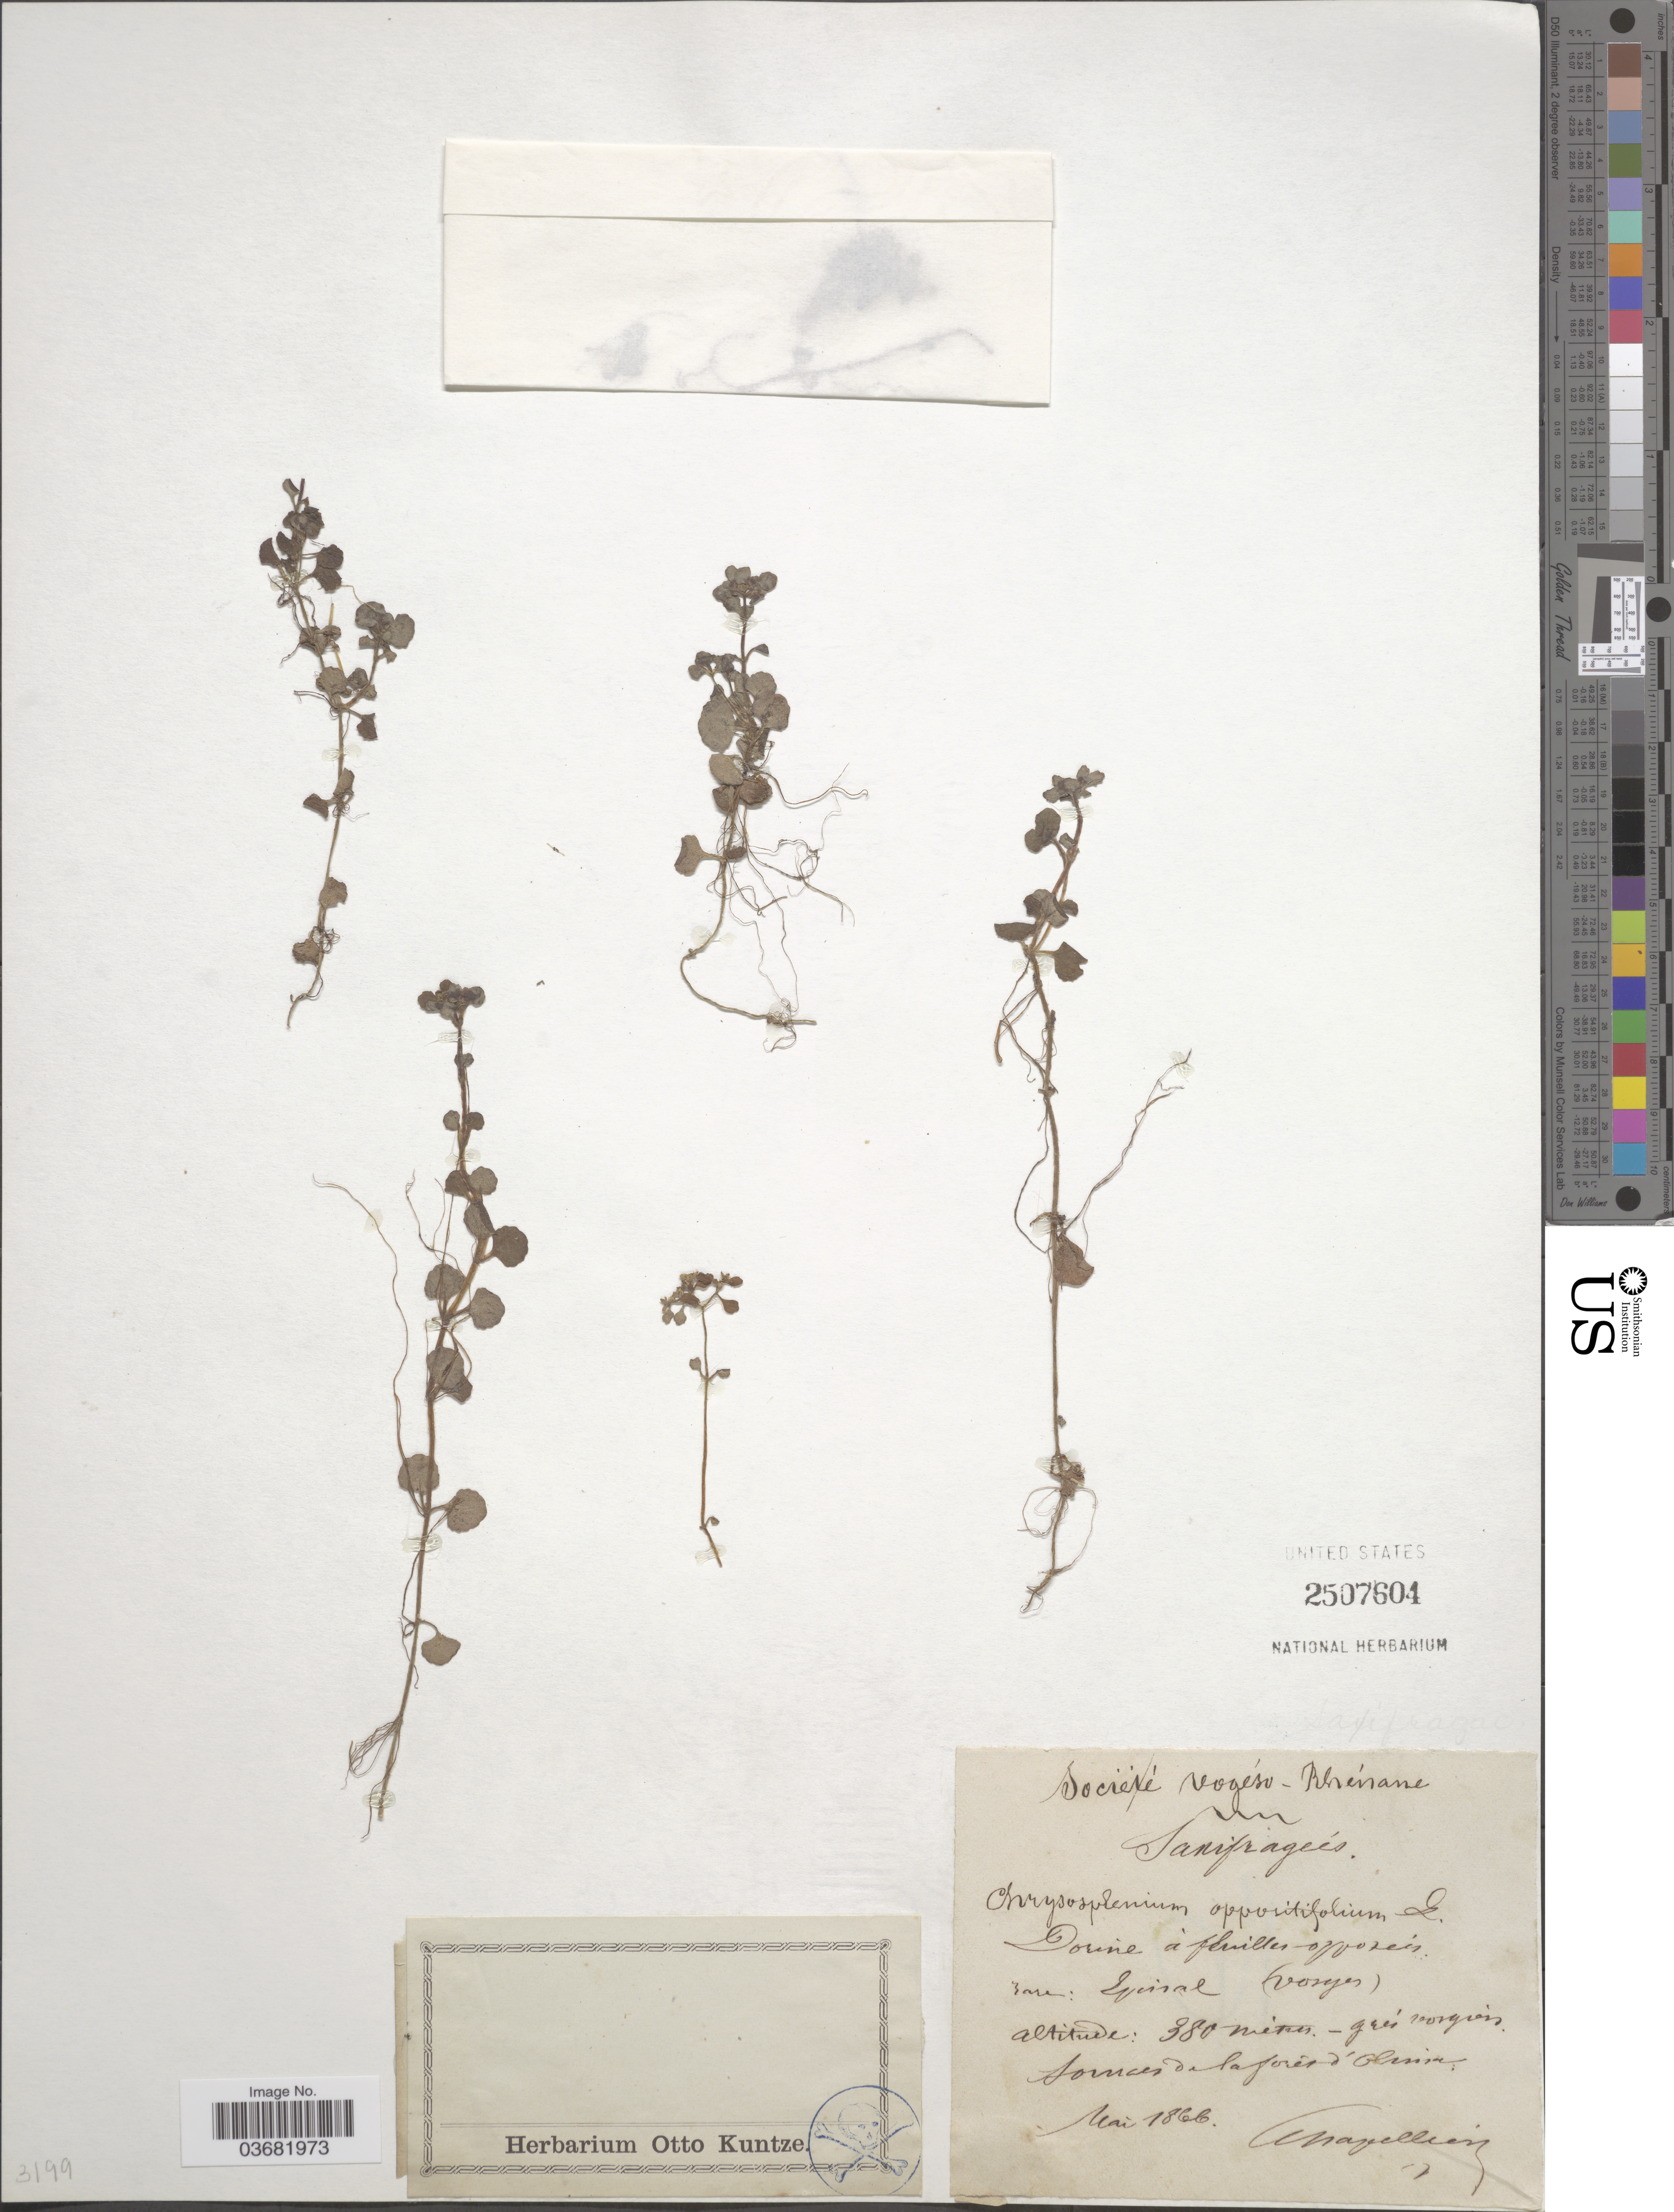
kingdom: Plantae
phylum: Tracheophyta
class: Magnoliopsida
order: Saxifragales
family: Saxifragaceae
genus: Chrysosplenium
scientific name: Chrysosplenium oppositifolium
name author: L.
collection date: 1866-05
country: France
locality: Epinal (Vosges).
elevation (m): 380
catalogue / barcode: US 2507604